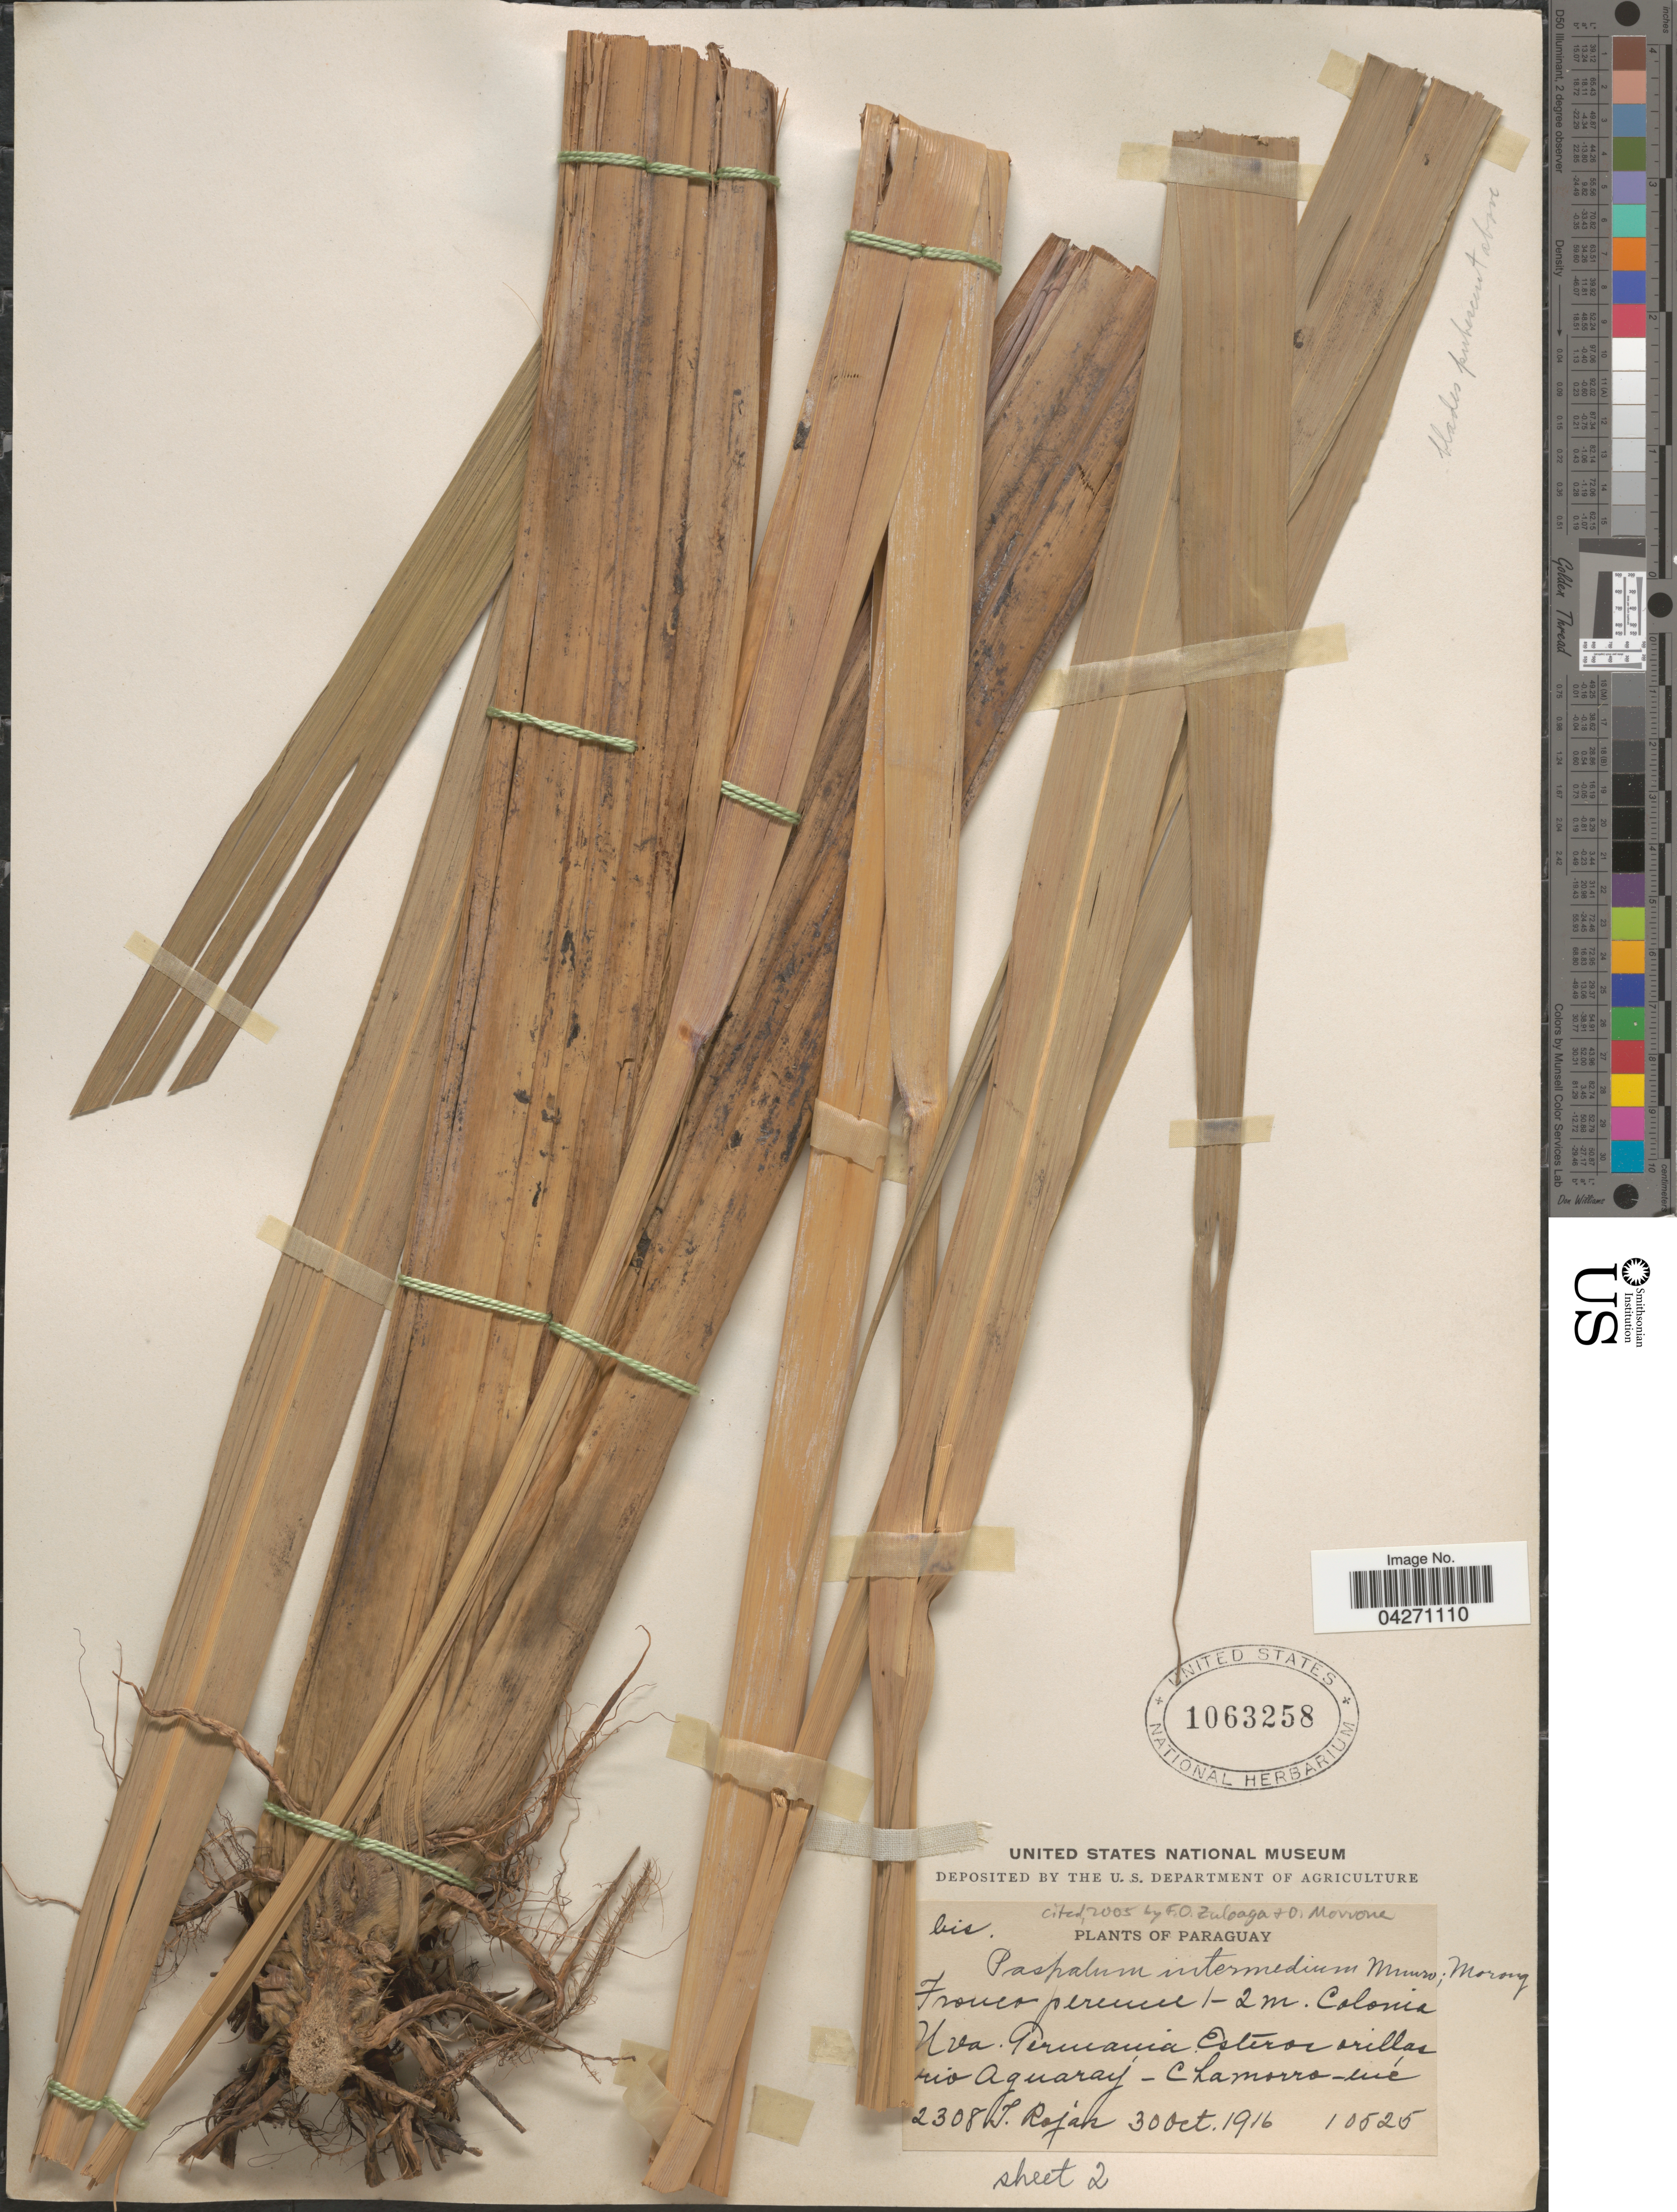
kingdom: Plantae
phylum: Tracheophyta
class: Liliopsida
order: Poales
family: Poaceae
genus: Paspalum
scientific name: Paspalum intermedium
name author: Munro ex Morong & Britton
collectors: T. Rojas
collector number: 2308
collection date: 1916-10-30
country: Paraguay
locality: Nva.Germania Esteros orillas rio Aguaray -- Chamorro-Cue.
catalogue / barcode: US 1063258